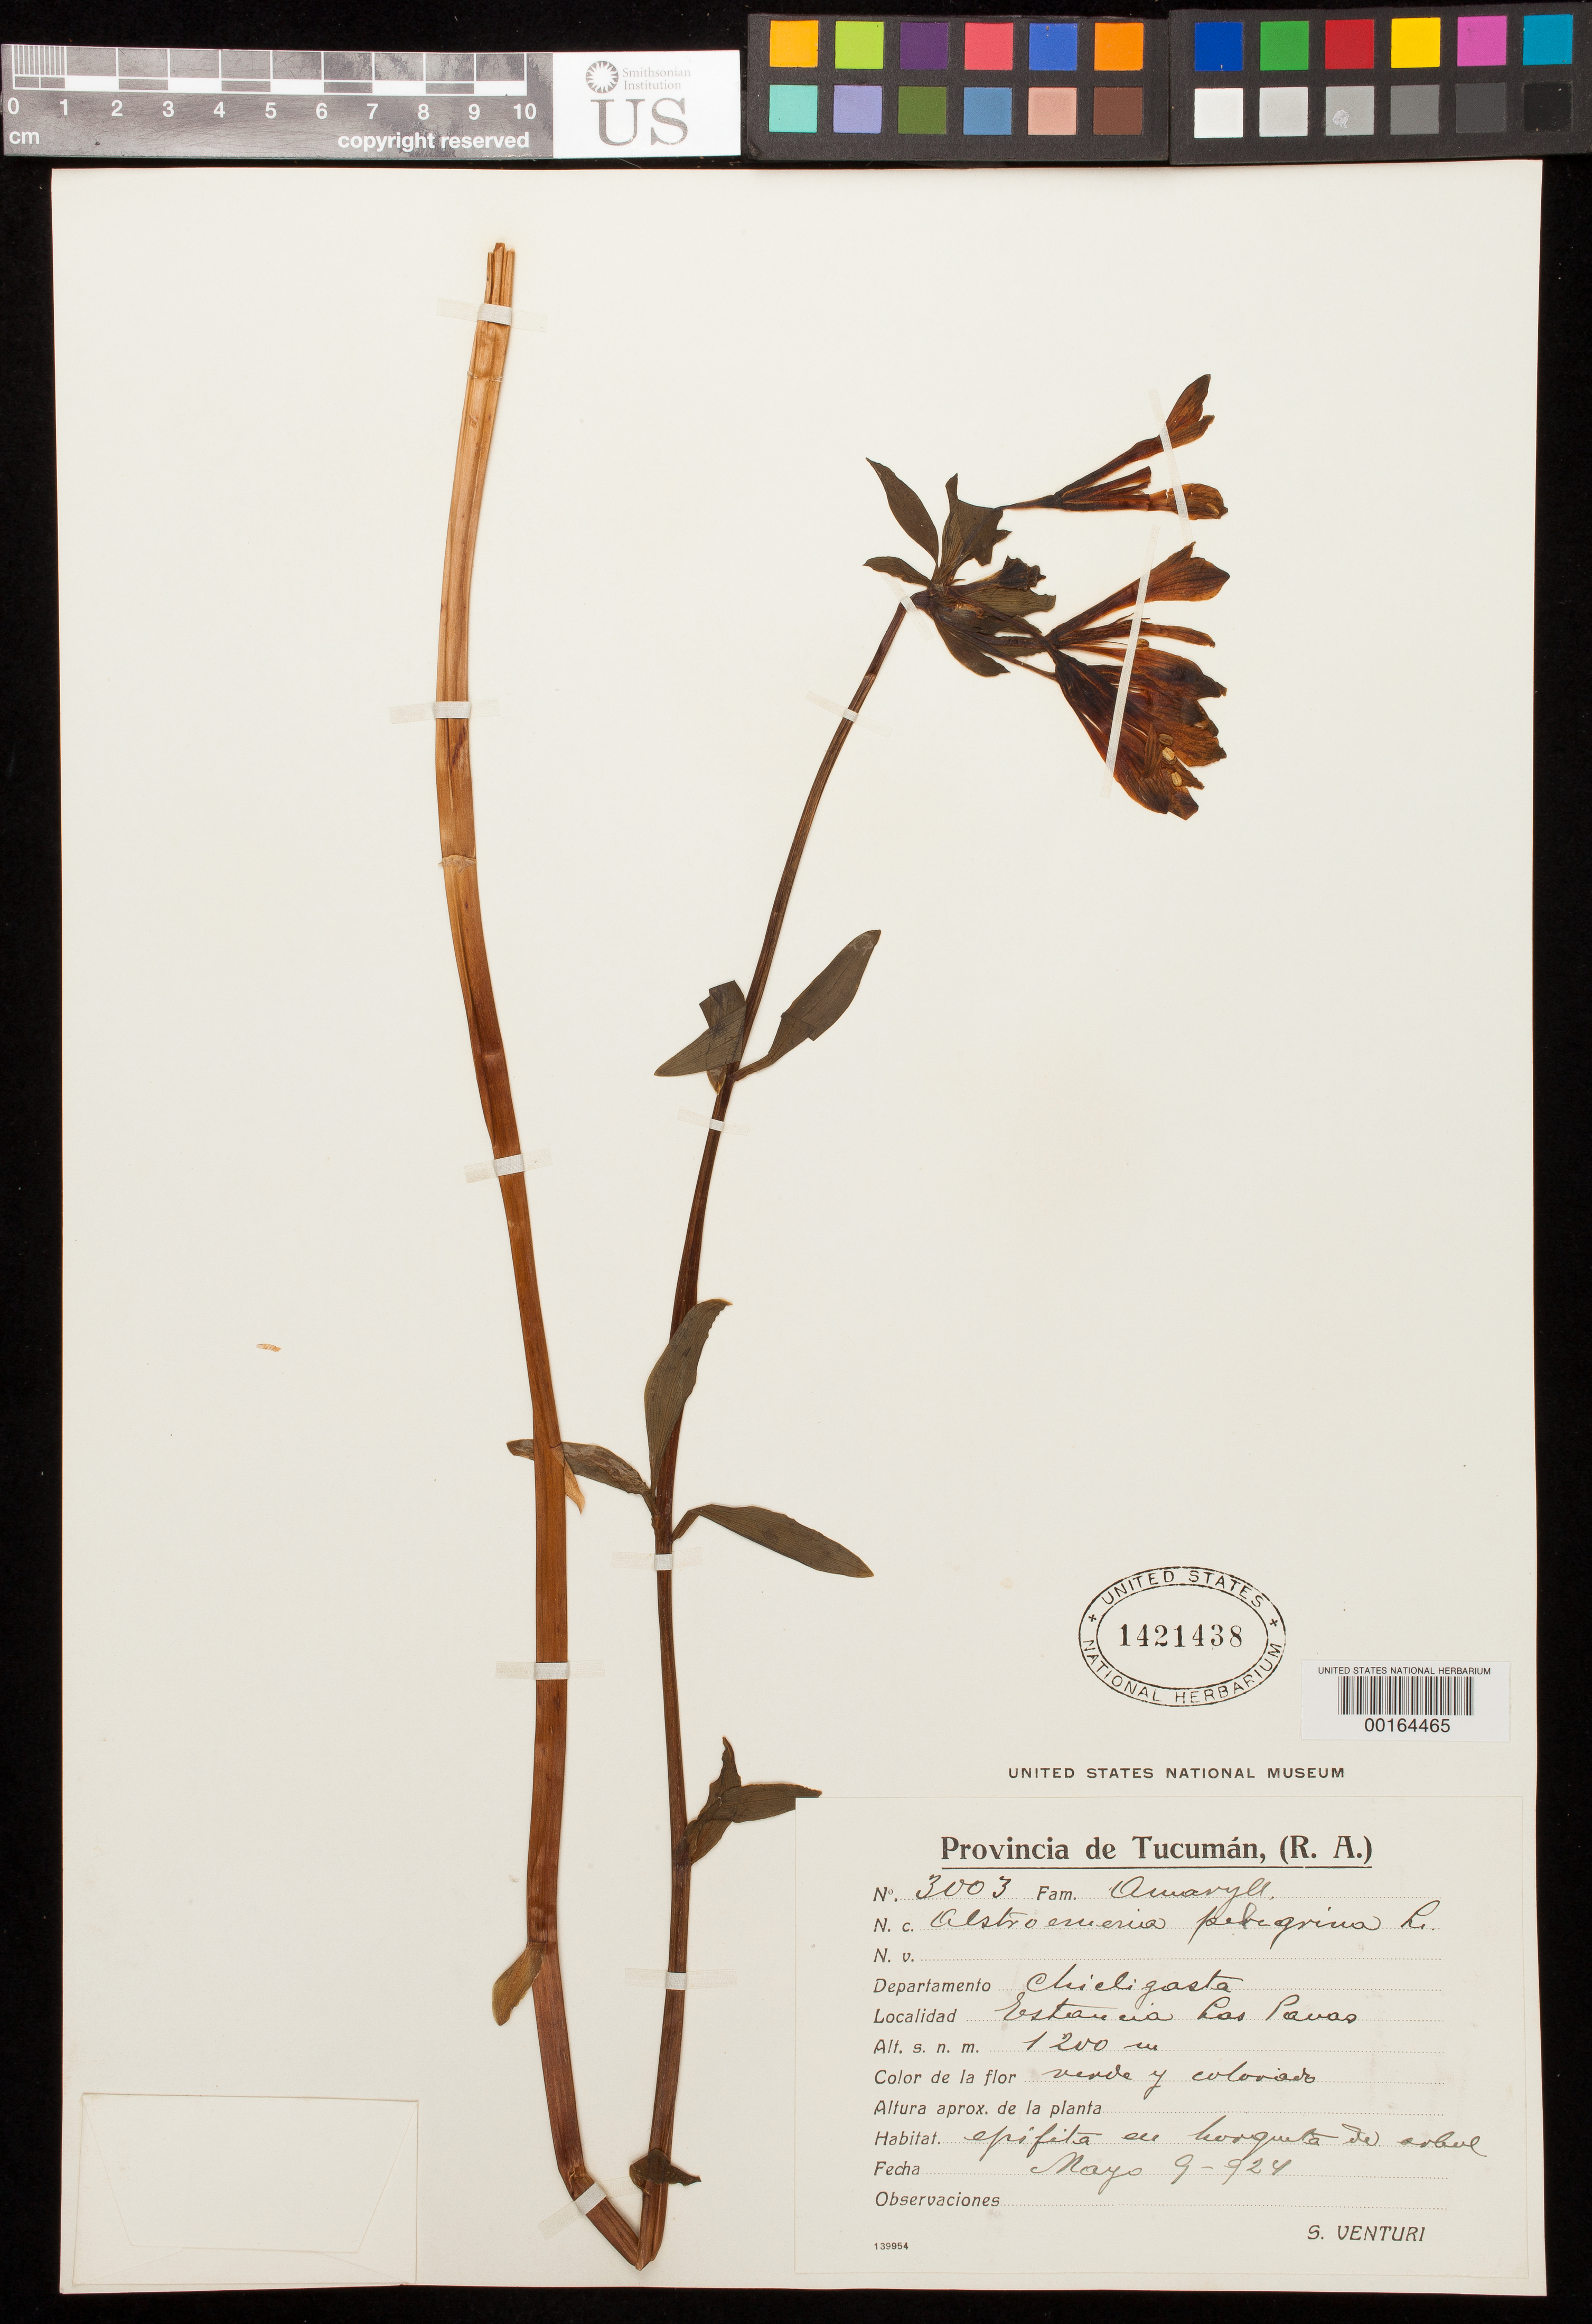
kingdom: Plantae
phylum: Tracheophyta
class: Liliopsida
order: Liliales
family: Alstroemeriaceae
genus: Alstroemeria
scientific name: Alstroemeria pelegrina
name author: L.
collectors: S. Venturi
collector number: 3003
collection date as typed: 09 May 1924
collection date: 1924-05-09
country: Argentina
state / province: Tucumán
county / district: Chicligasta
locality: Estancia las Pavas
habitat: Terrestrial and epiphytic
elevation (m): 1500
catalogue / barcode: US 1421438